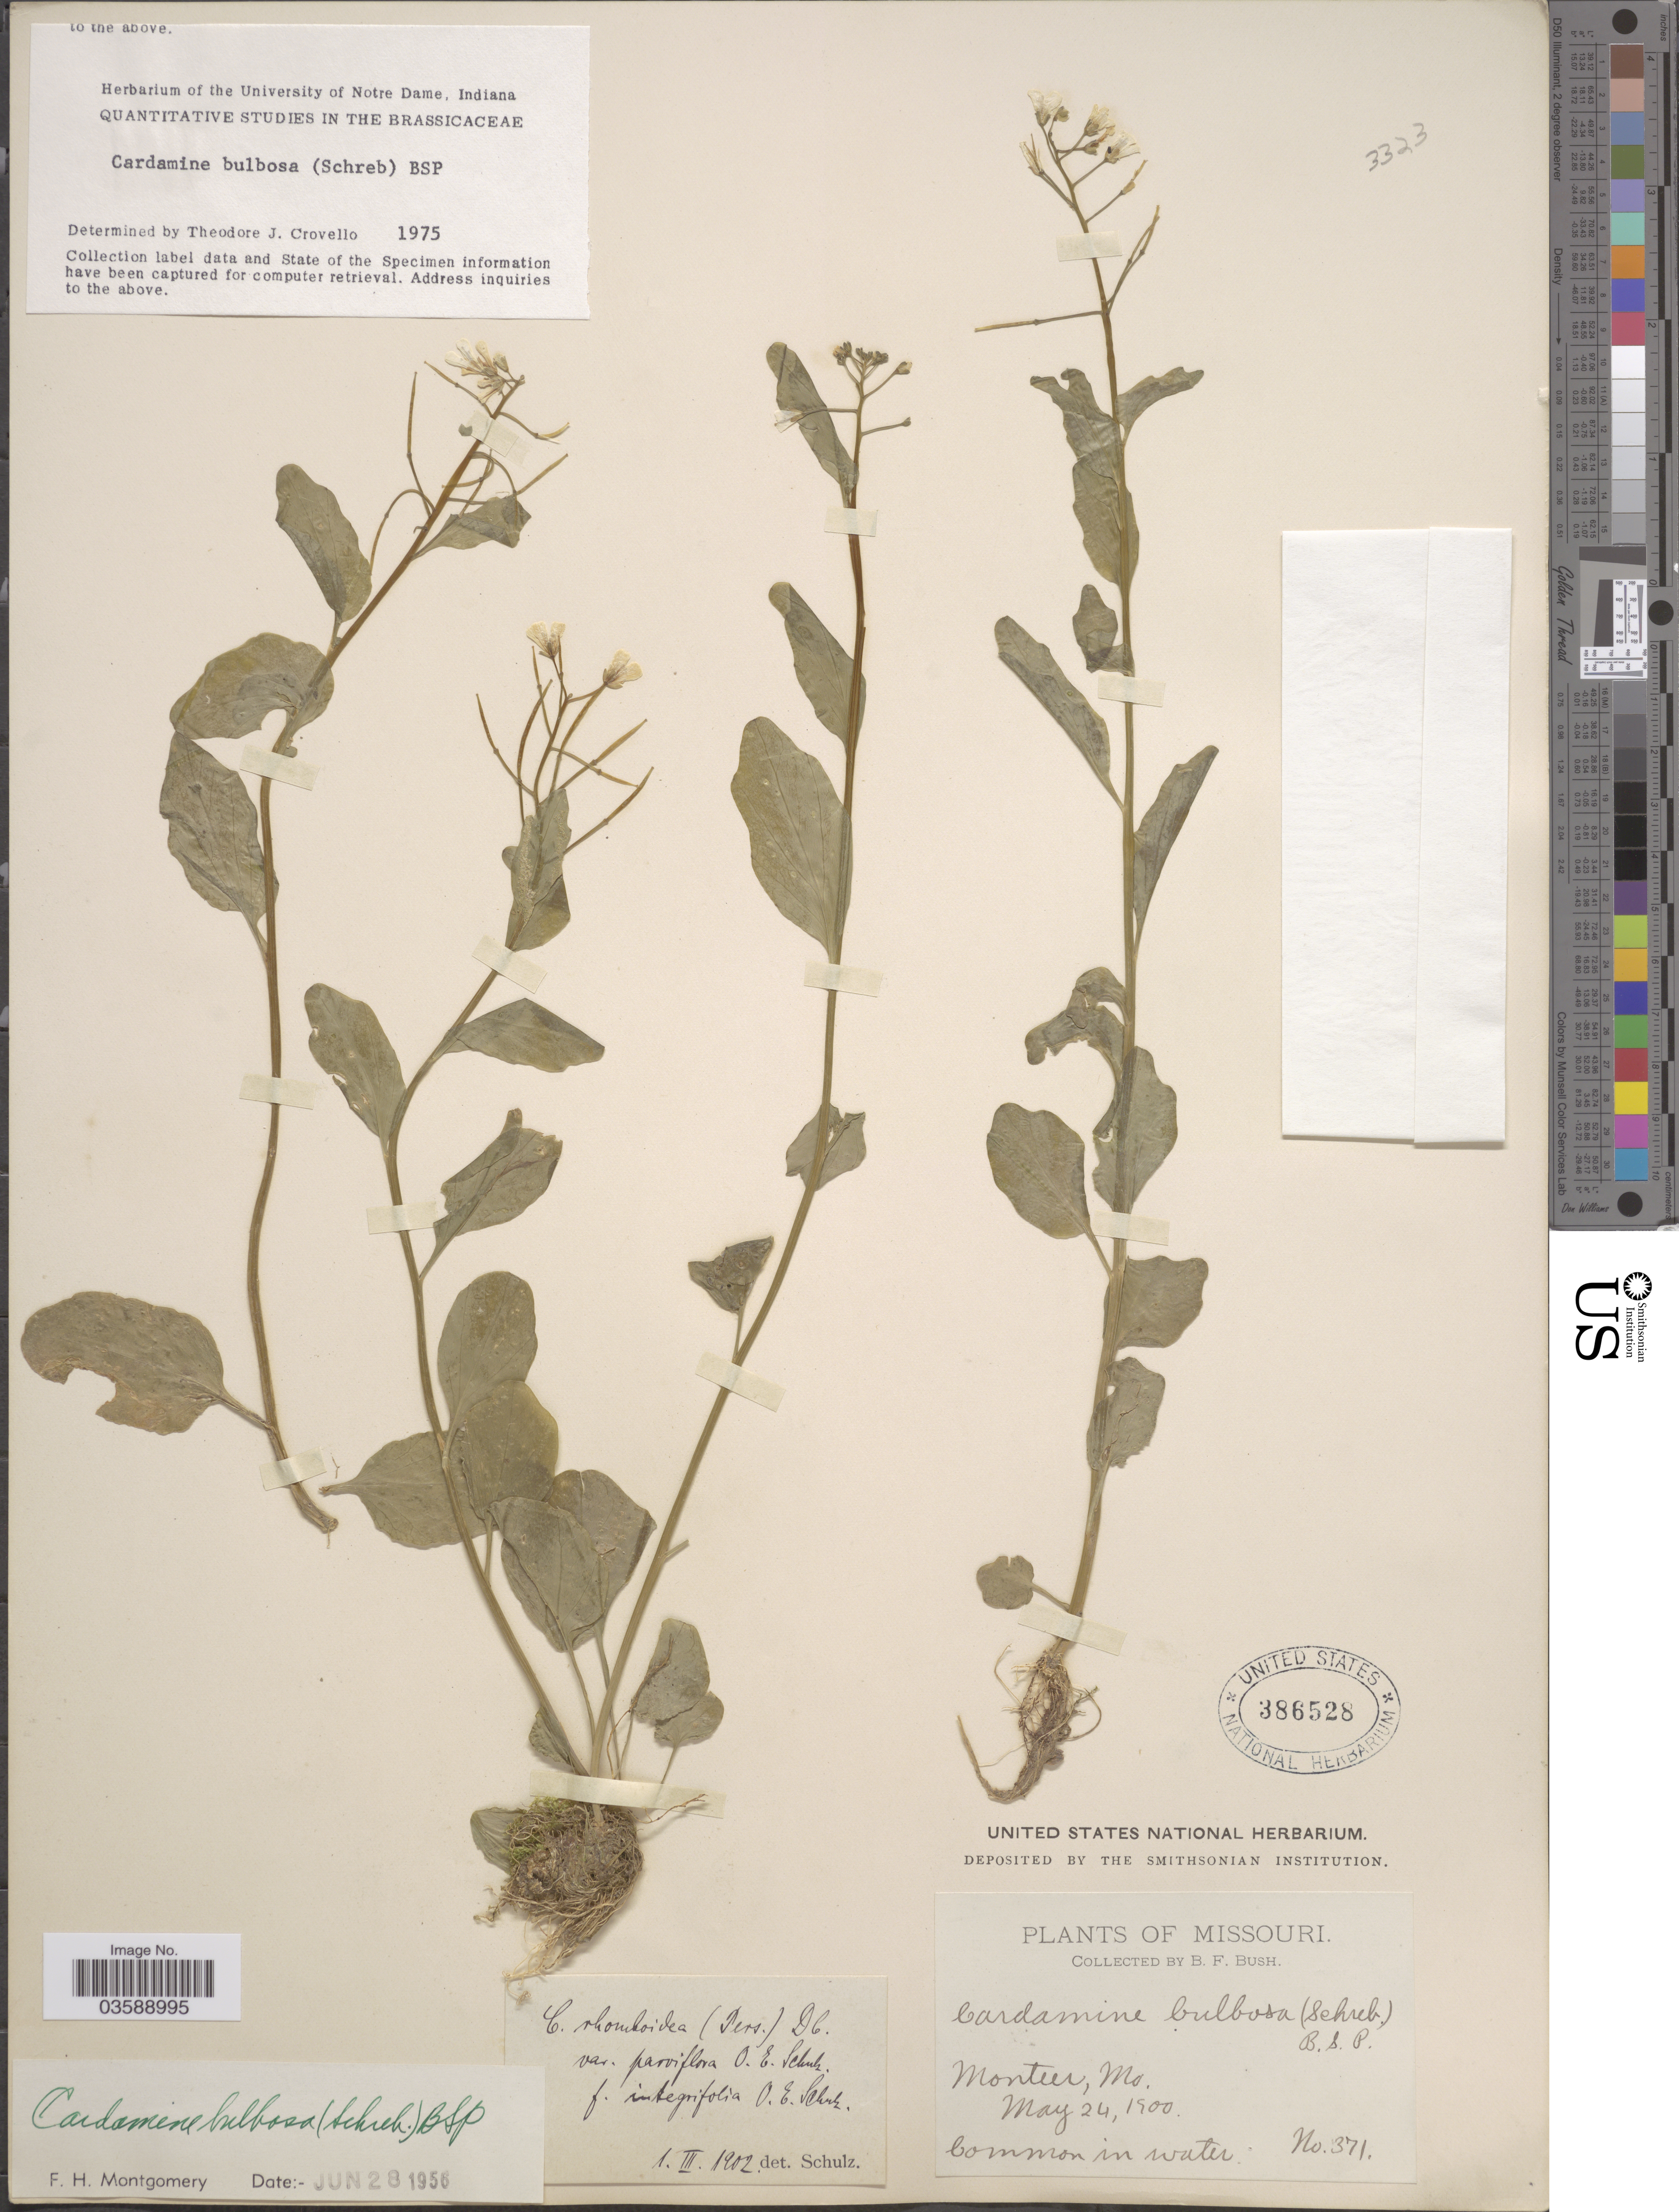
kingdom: Plantae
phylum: Tracheophyta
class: Magnoliopsida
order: Brassicales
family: Brassicaceae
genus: Cardamine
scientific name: Cardamine bulbosa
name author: (Schreb. ex Muhl.) Britton et al.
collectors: B. F. Bush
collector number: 371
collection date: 1900-05-24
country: United States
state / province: Missouri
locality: Monteer.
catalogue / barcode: US 386528